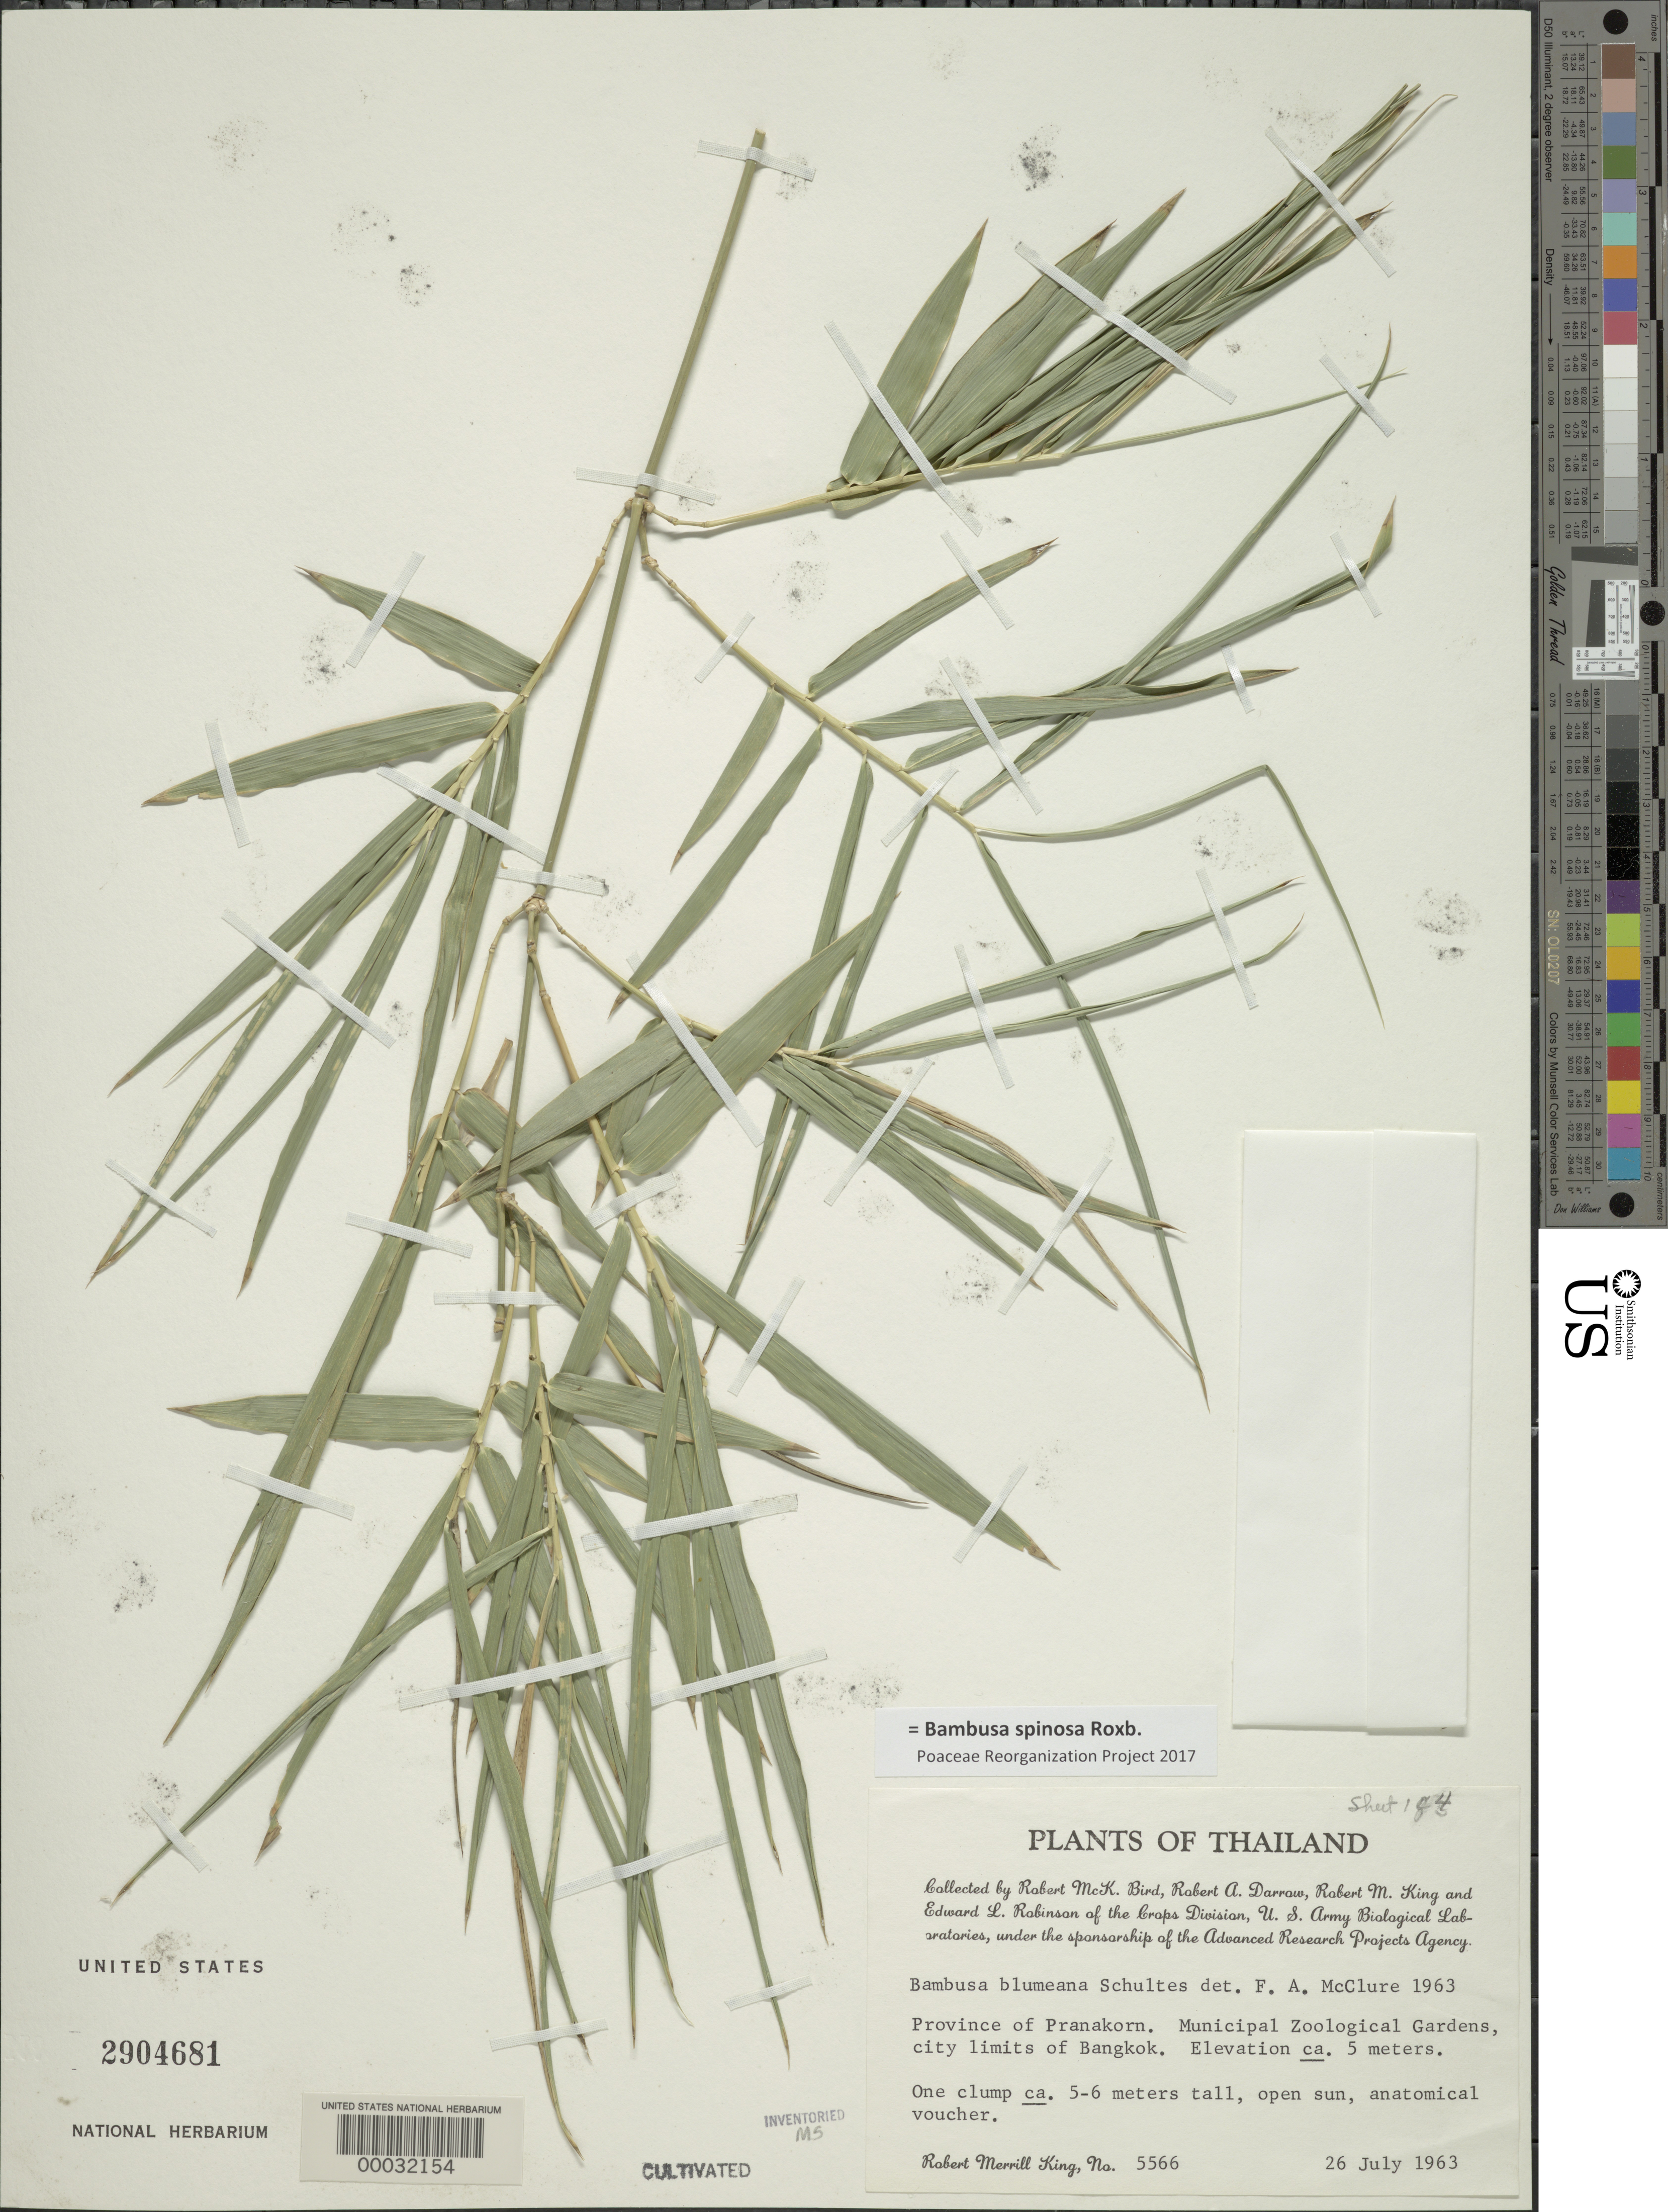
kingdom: Plantae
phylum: Tracheophyta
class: Liliopsida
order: Poales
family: Poaceae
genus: Bambusa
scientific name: Bambusa spinosa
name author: Roxb.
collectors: R. M. King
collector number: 5566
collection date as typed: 26 Jul 1963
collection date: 1963-07-26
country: Thailand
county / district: (Pranakorn)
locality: Municipal zoological gardens-Bankok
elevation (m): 5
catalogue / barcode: US 2904681